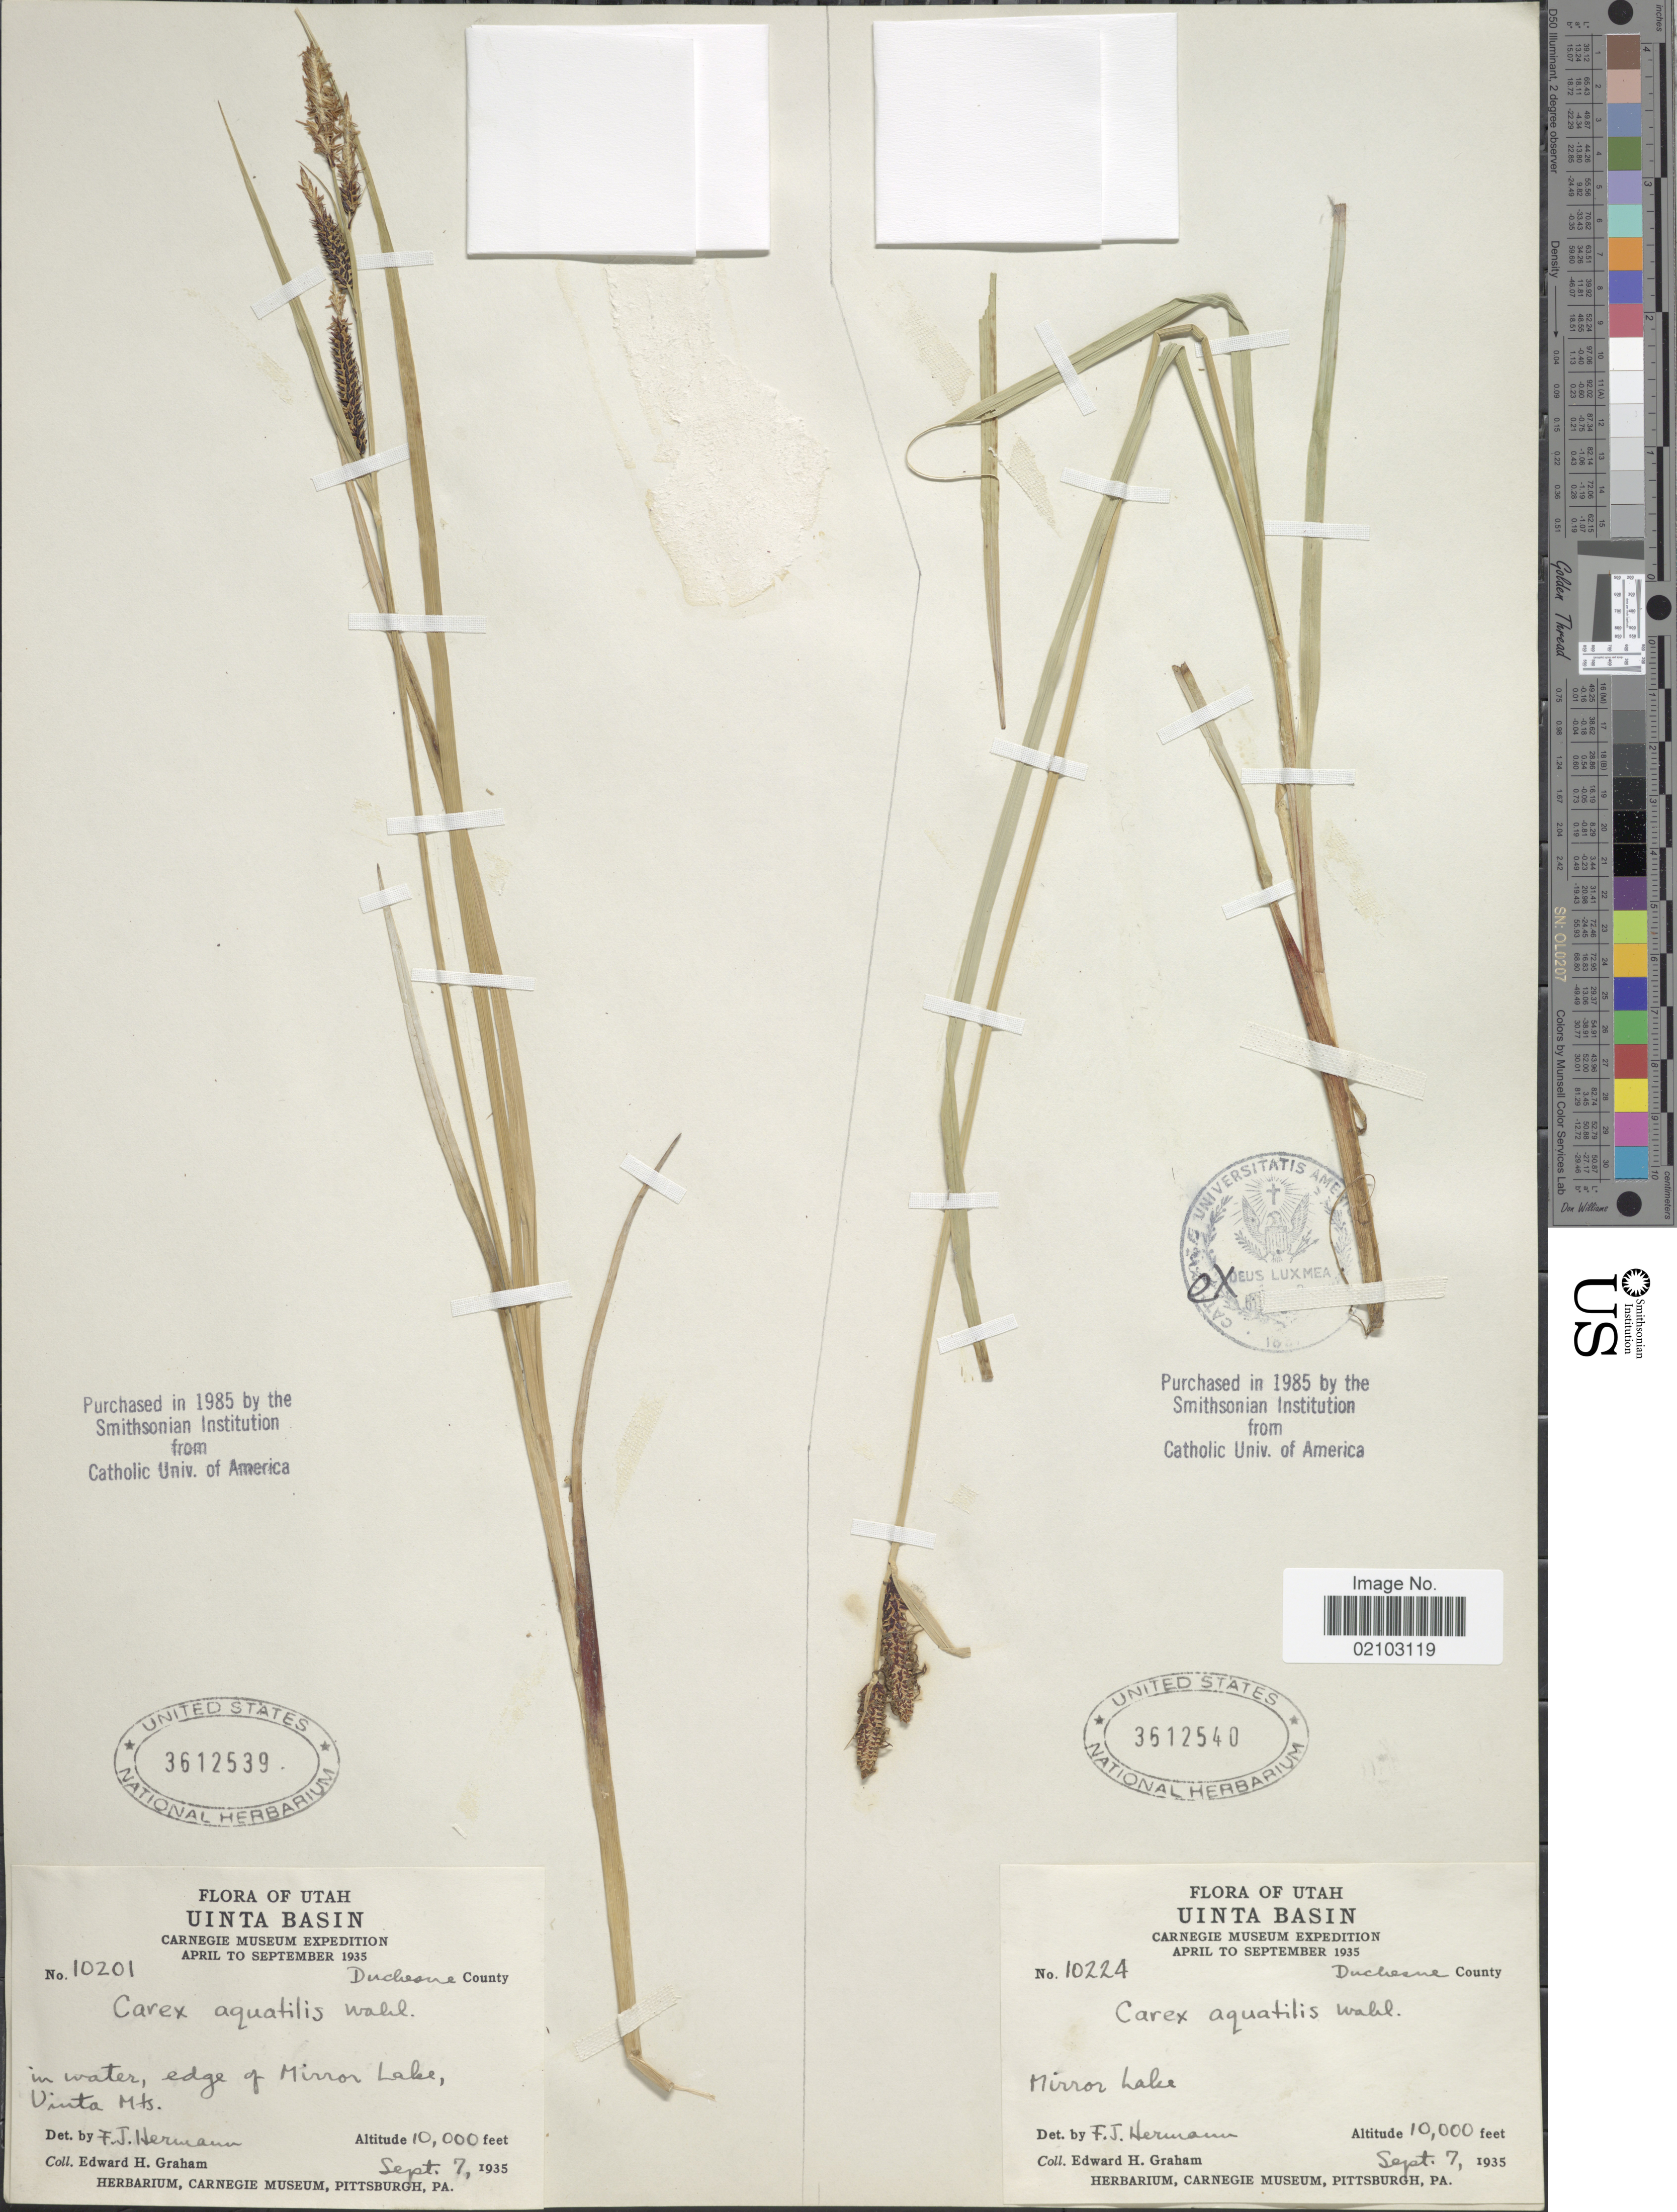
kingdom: Plantae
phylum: Tracheophyta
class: Liliopsida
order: Poales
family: Cyperaceae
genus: Carex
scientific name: Carex aquatilis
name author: Wahlenb.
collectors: E. H. Graham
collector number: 10224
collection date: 1935-09-07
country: United States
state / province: Utah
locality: Uinta Basin, Duchesne County, Mirror Lake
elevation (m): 3048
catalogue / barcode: US 3612540-2